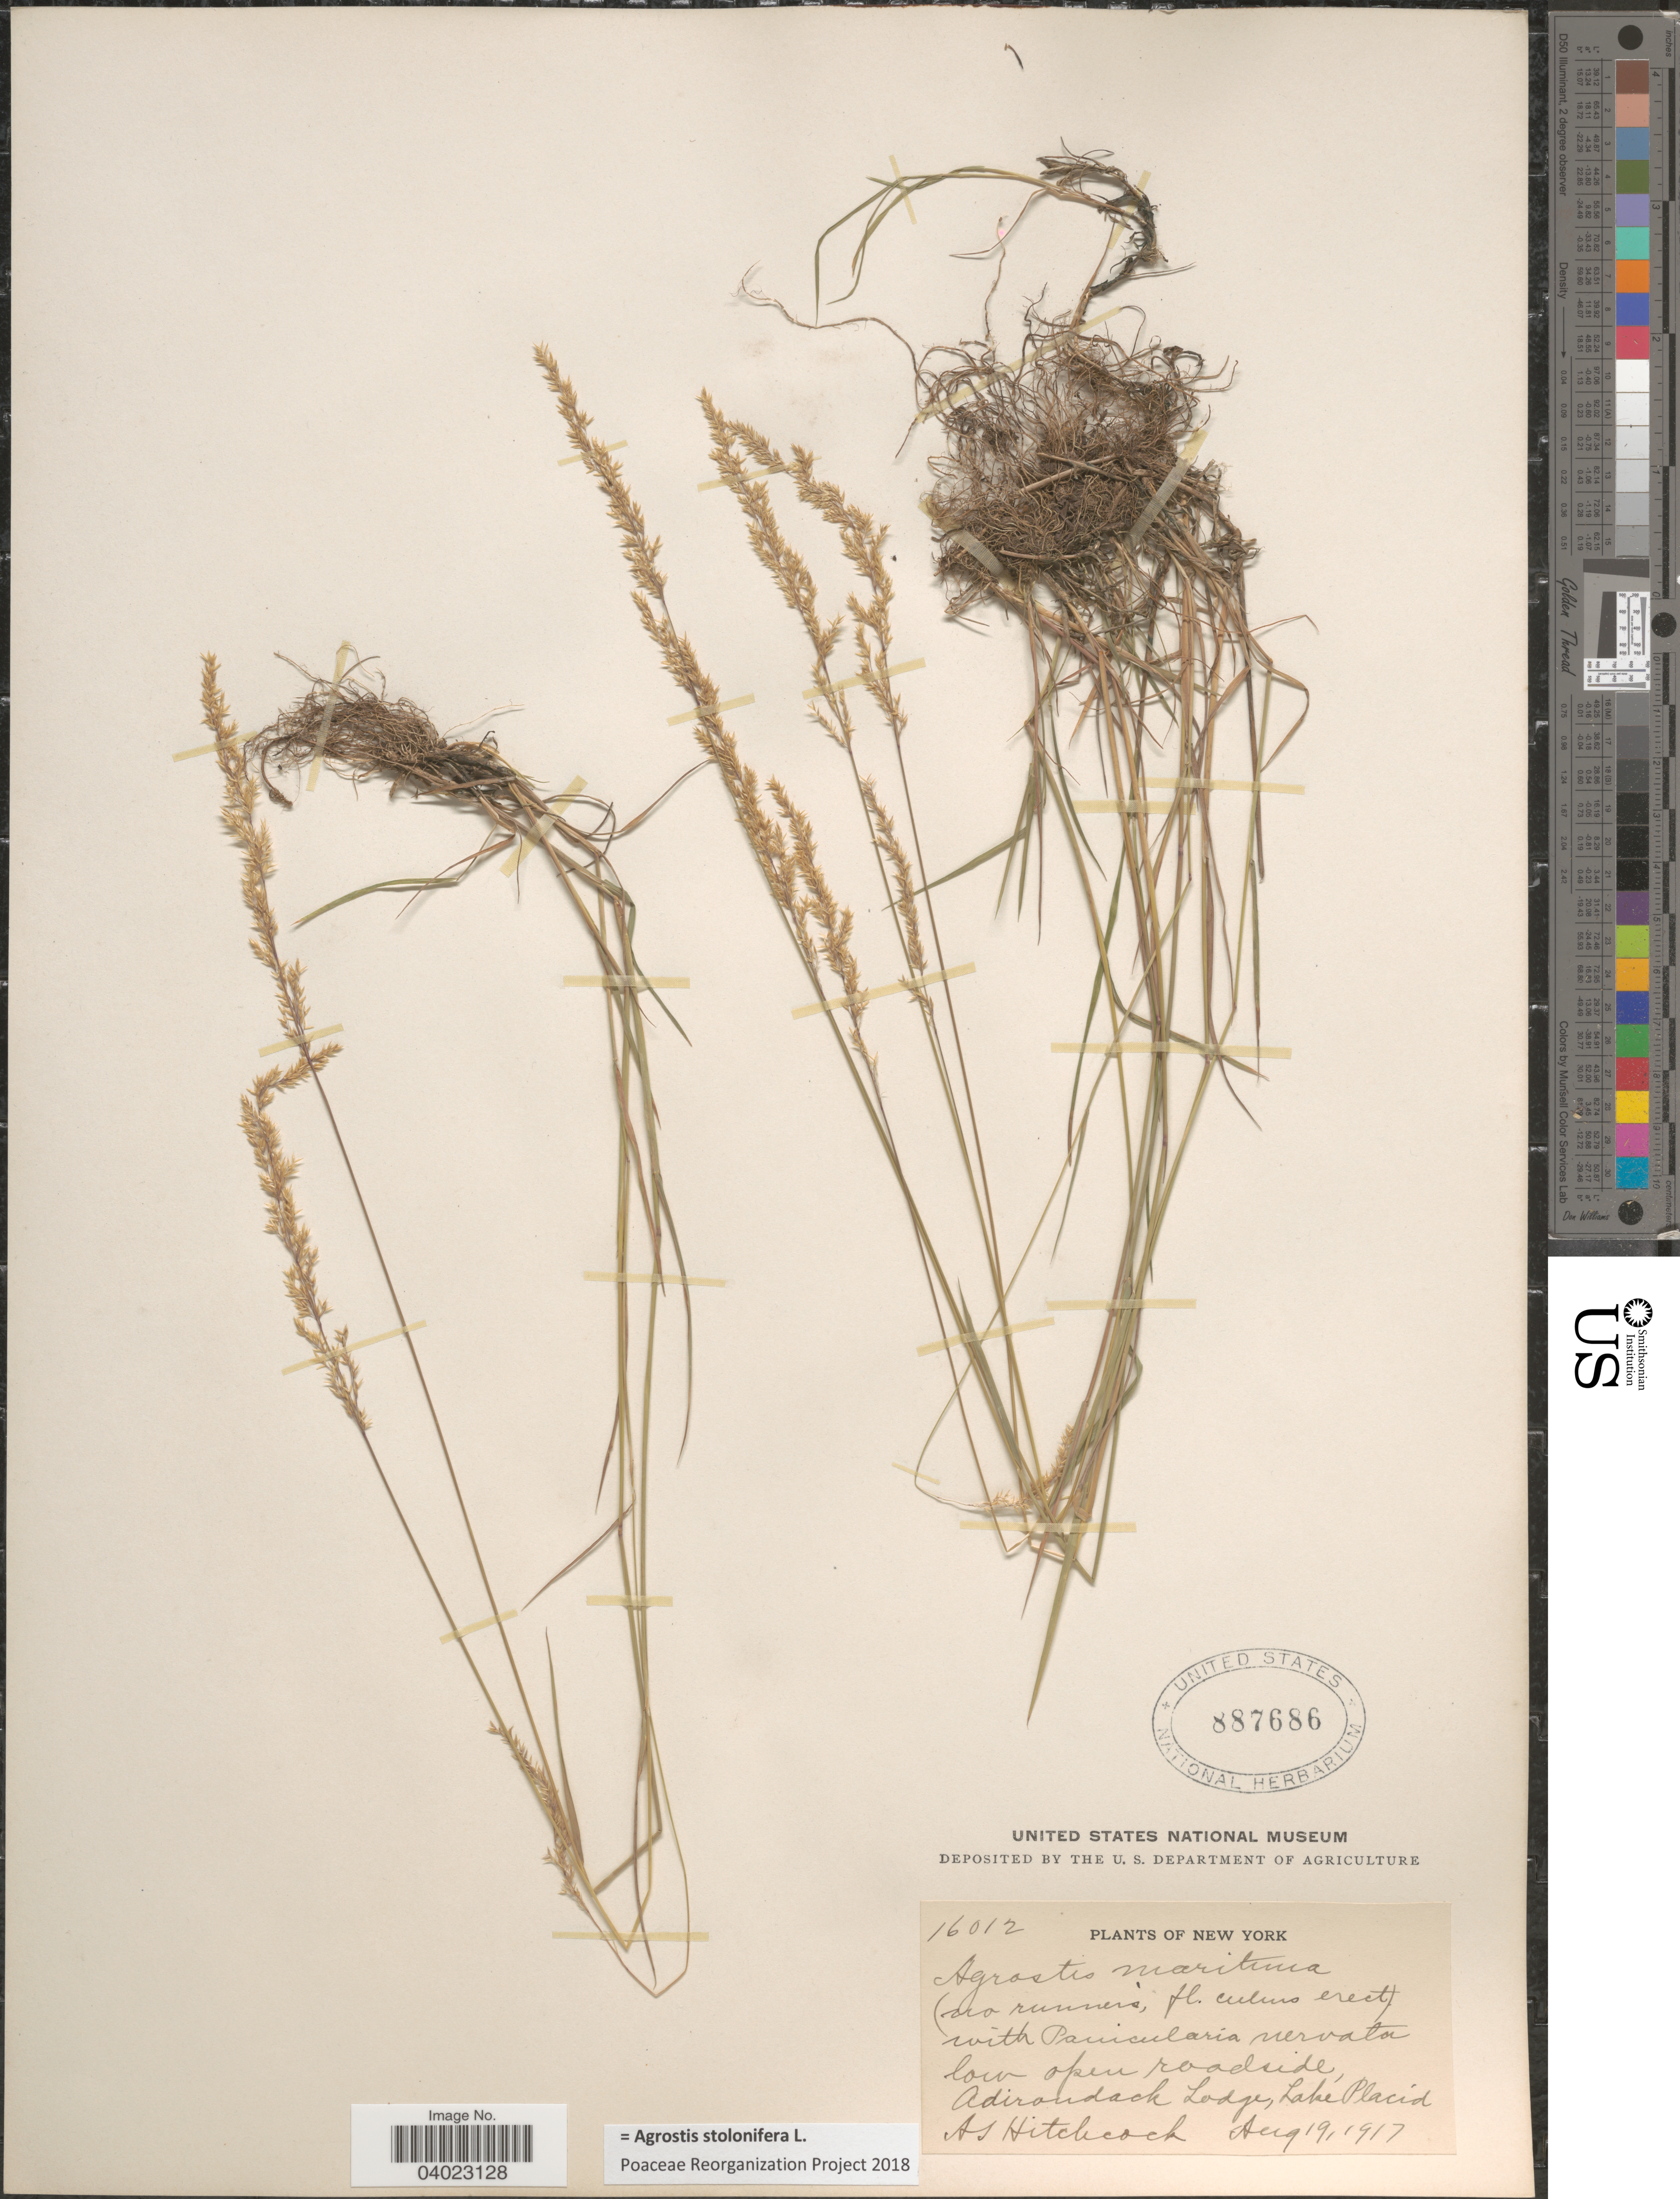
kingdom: Plantae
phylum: Tracheophyta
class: Liliopsida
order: Poales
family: Poaceae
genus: Agrostis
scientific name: Agrostis stolonifera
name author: L.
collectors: A. S. Hitchcock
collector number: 16012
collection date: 1917-08-19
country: United States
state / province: New York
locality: Low open roadside, Adirondack Lodge, Lake Placid.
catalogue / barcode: US 887686